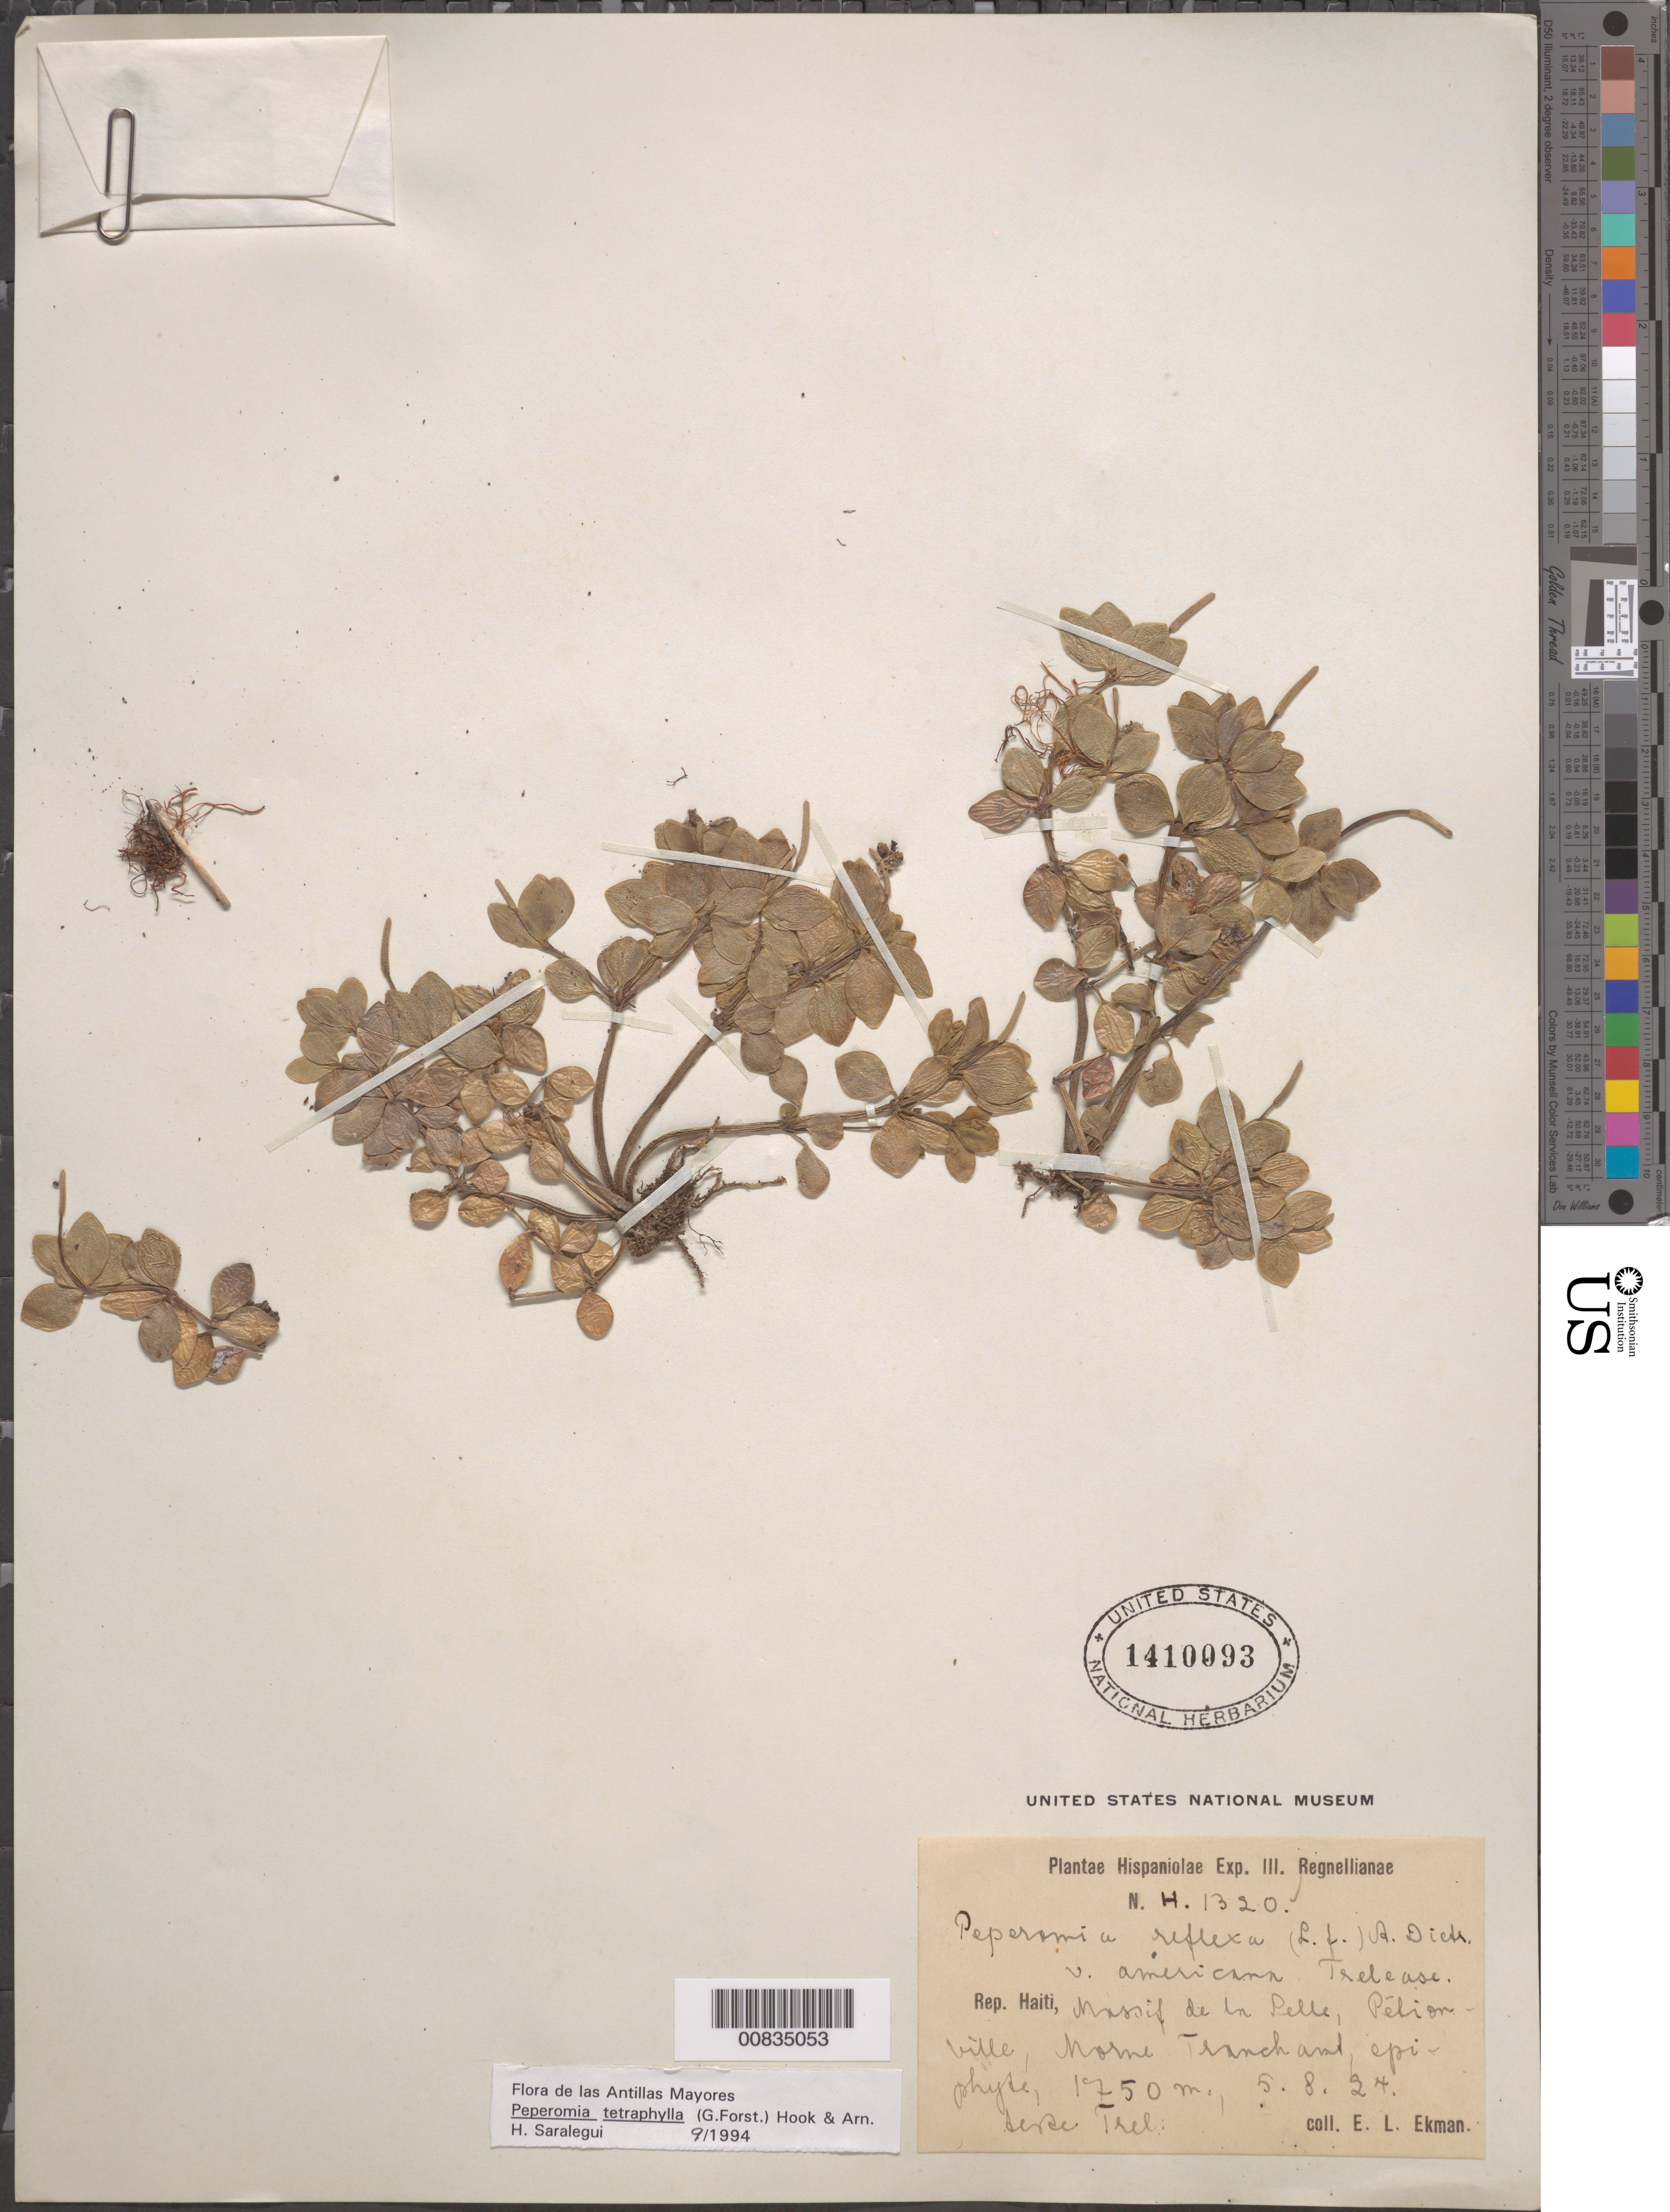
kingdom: Plantae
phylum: Tracheophyta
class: Magnoliopsida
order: Piperales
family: Piperaceae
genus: Peperomia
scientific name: Peperomia trichopus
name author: Trel. in J.F. Macbr.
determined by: Saralegui Boza, H., (HAJB), Jardin Botanico Nacional (Habana)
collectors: E. L. Ekman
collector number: H 1320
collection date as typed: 05 Aug 1924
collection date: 1924-08-05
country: Haiti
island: Hispaniola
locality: Massif de la Selle, Pétionville, Morne Tranchant.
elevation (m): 1750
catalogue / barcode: US 1410093